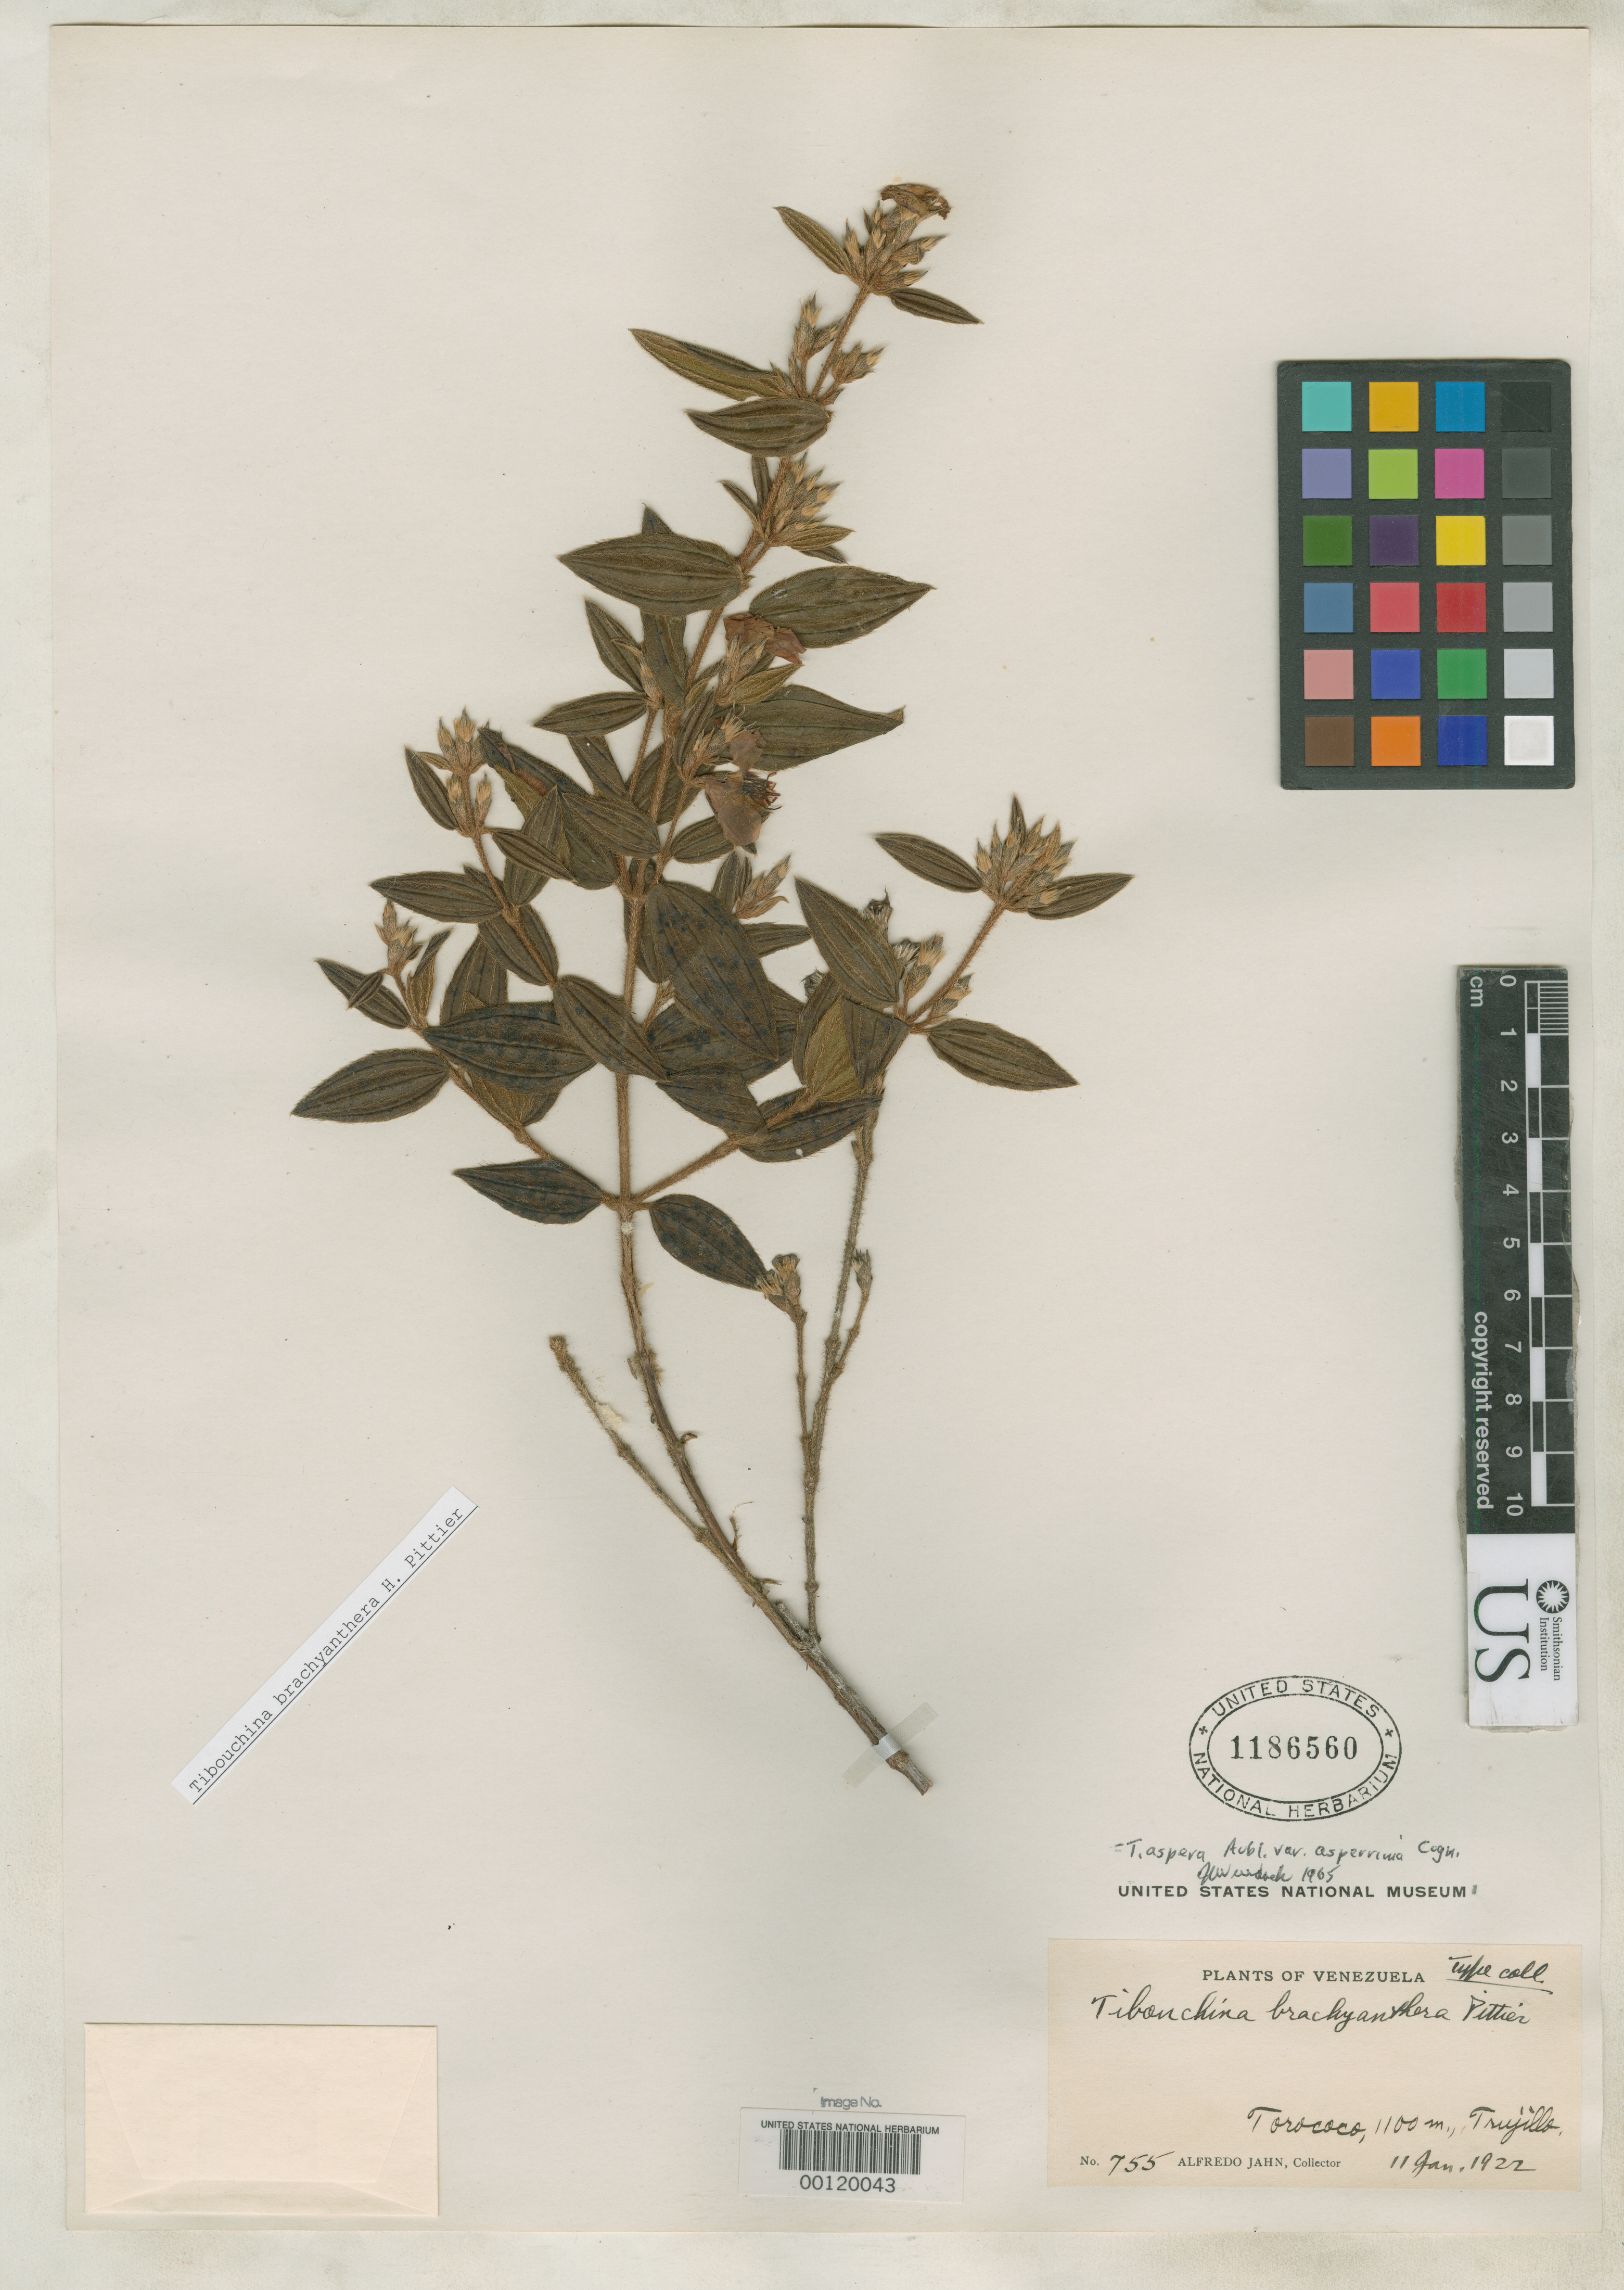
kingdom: Plantae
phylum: Tracheophyta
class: Magnoliopsida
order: Myrtales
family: Melastomataceae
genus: Tibouchina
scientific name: Tibouchina brachyanthera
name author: Pittier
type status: Isotype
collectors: A. Jahn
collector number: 755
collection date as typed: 11 Jan 1922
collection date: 1922-01-11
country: Venezuela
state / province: Trujillo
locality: Torococo.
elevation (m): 1100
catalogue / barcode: US 1186560